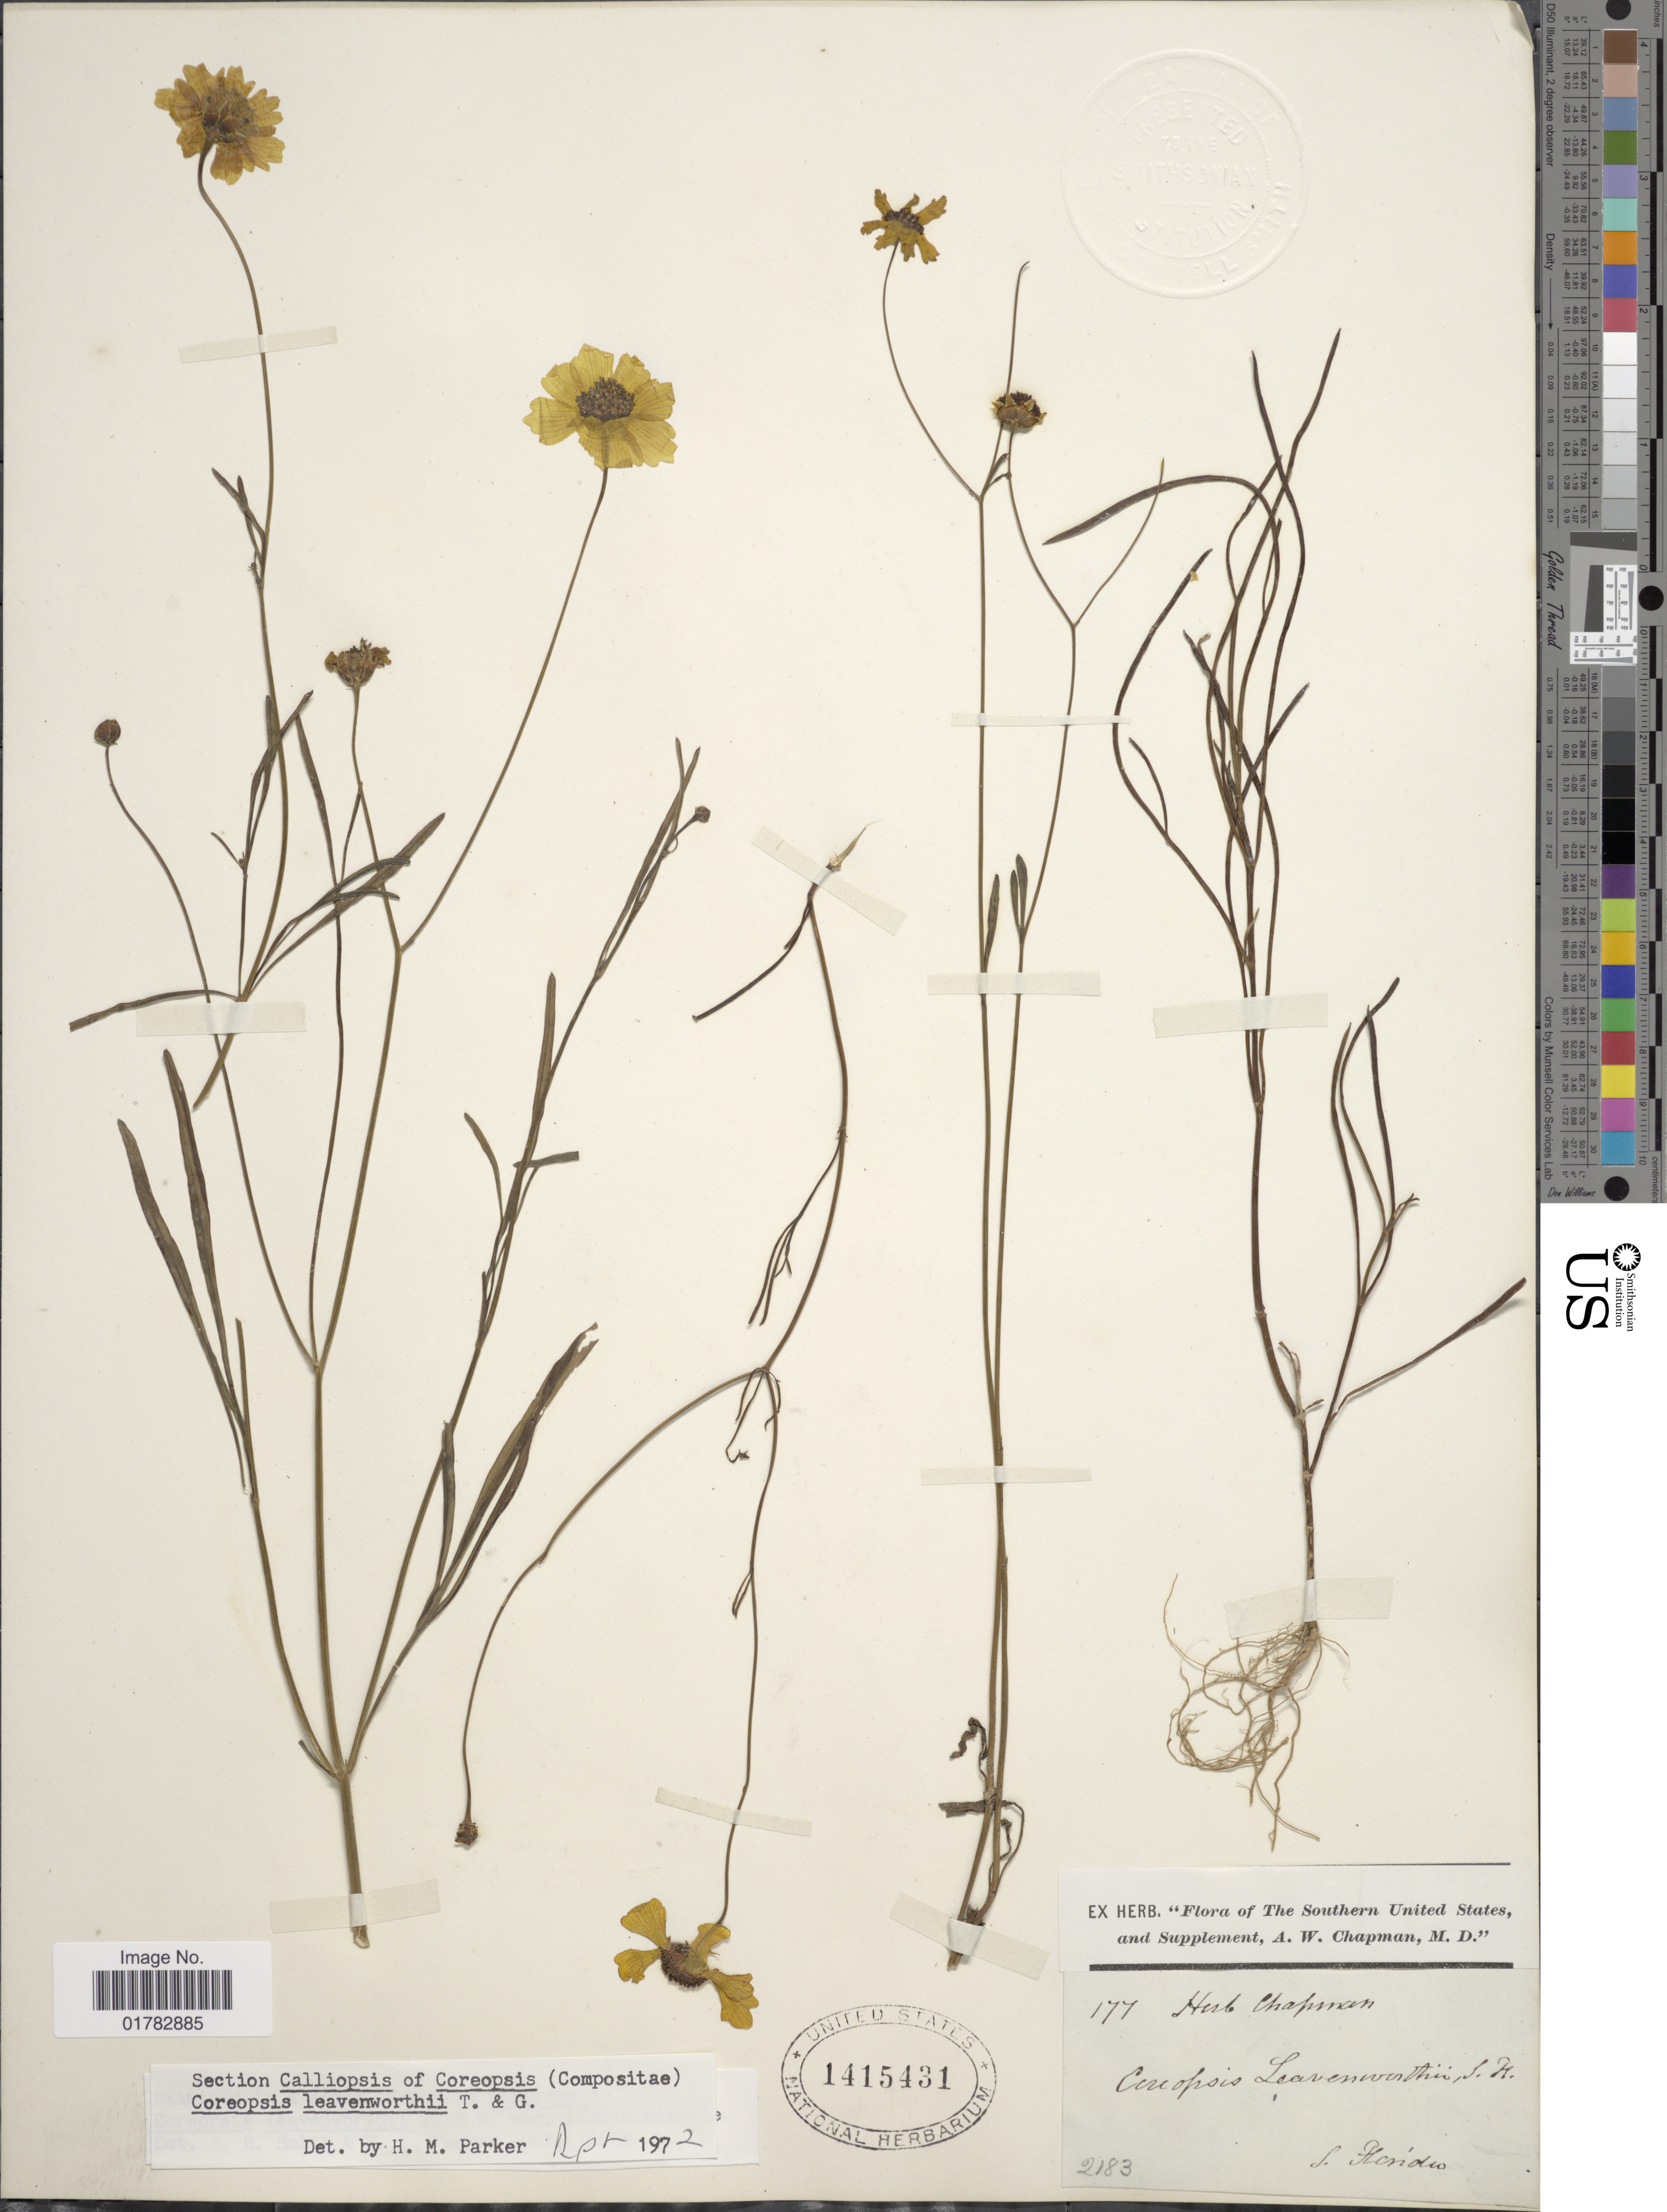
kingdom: Plantae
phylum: Tracheophyta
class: Magnoliopsida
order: Asterales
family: Asteraceae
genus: Coreopsis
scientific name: Coreopsis leavenworthii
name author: Torr. & A. Gray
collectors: ex herb. Chapman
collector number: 177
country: United States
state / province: Florida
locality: Southern United States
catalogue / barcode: US 1415431